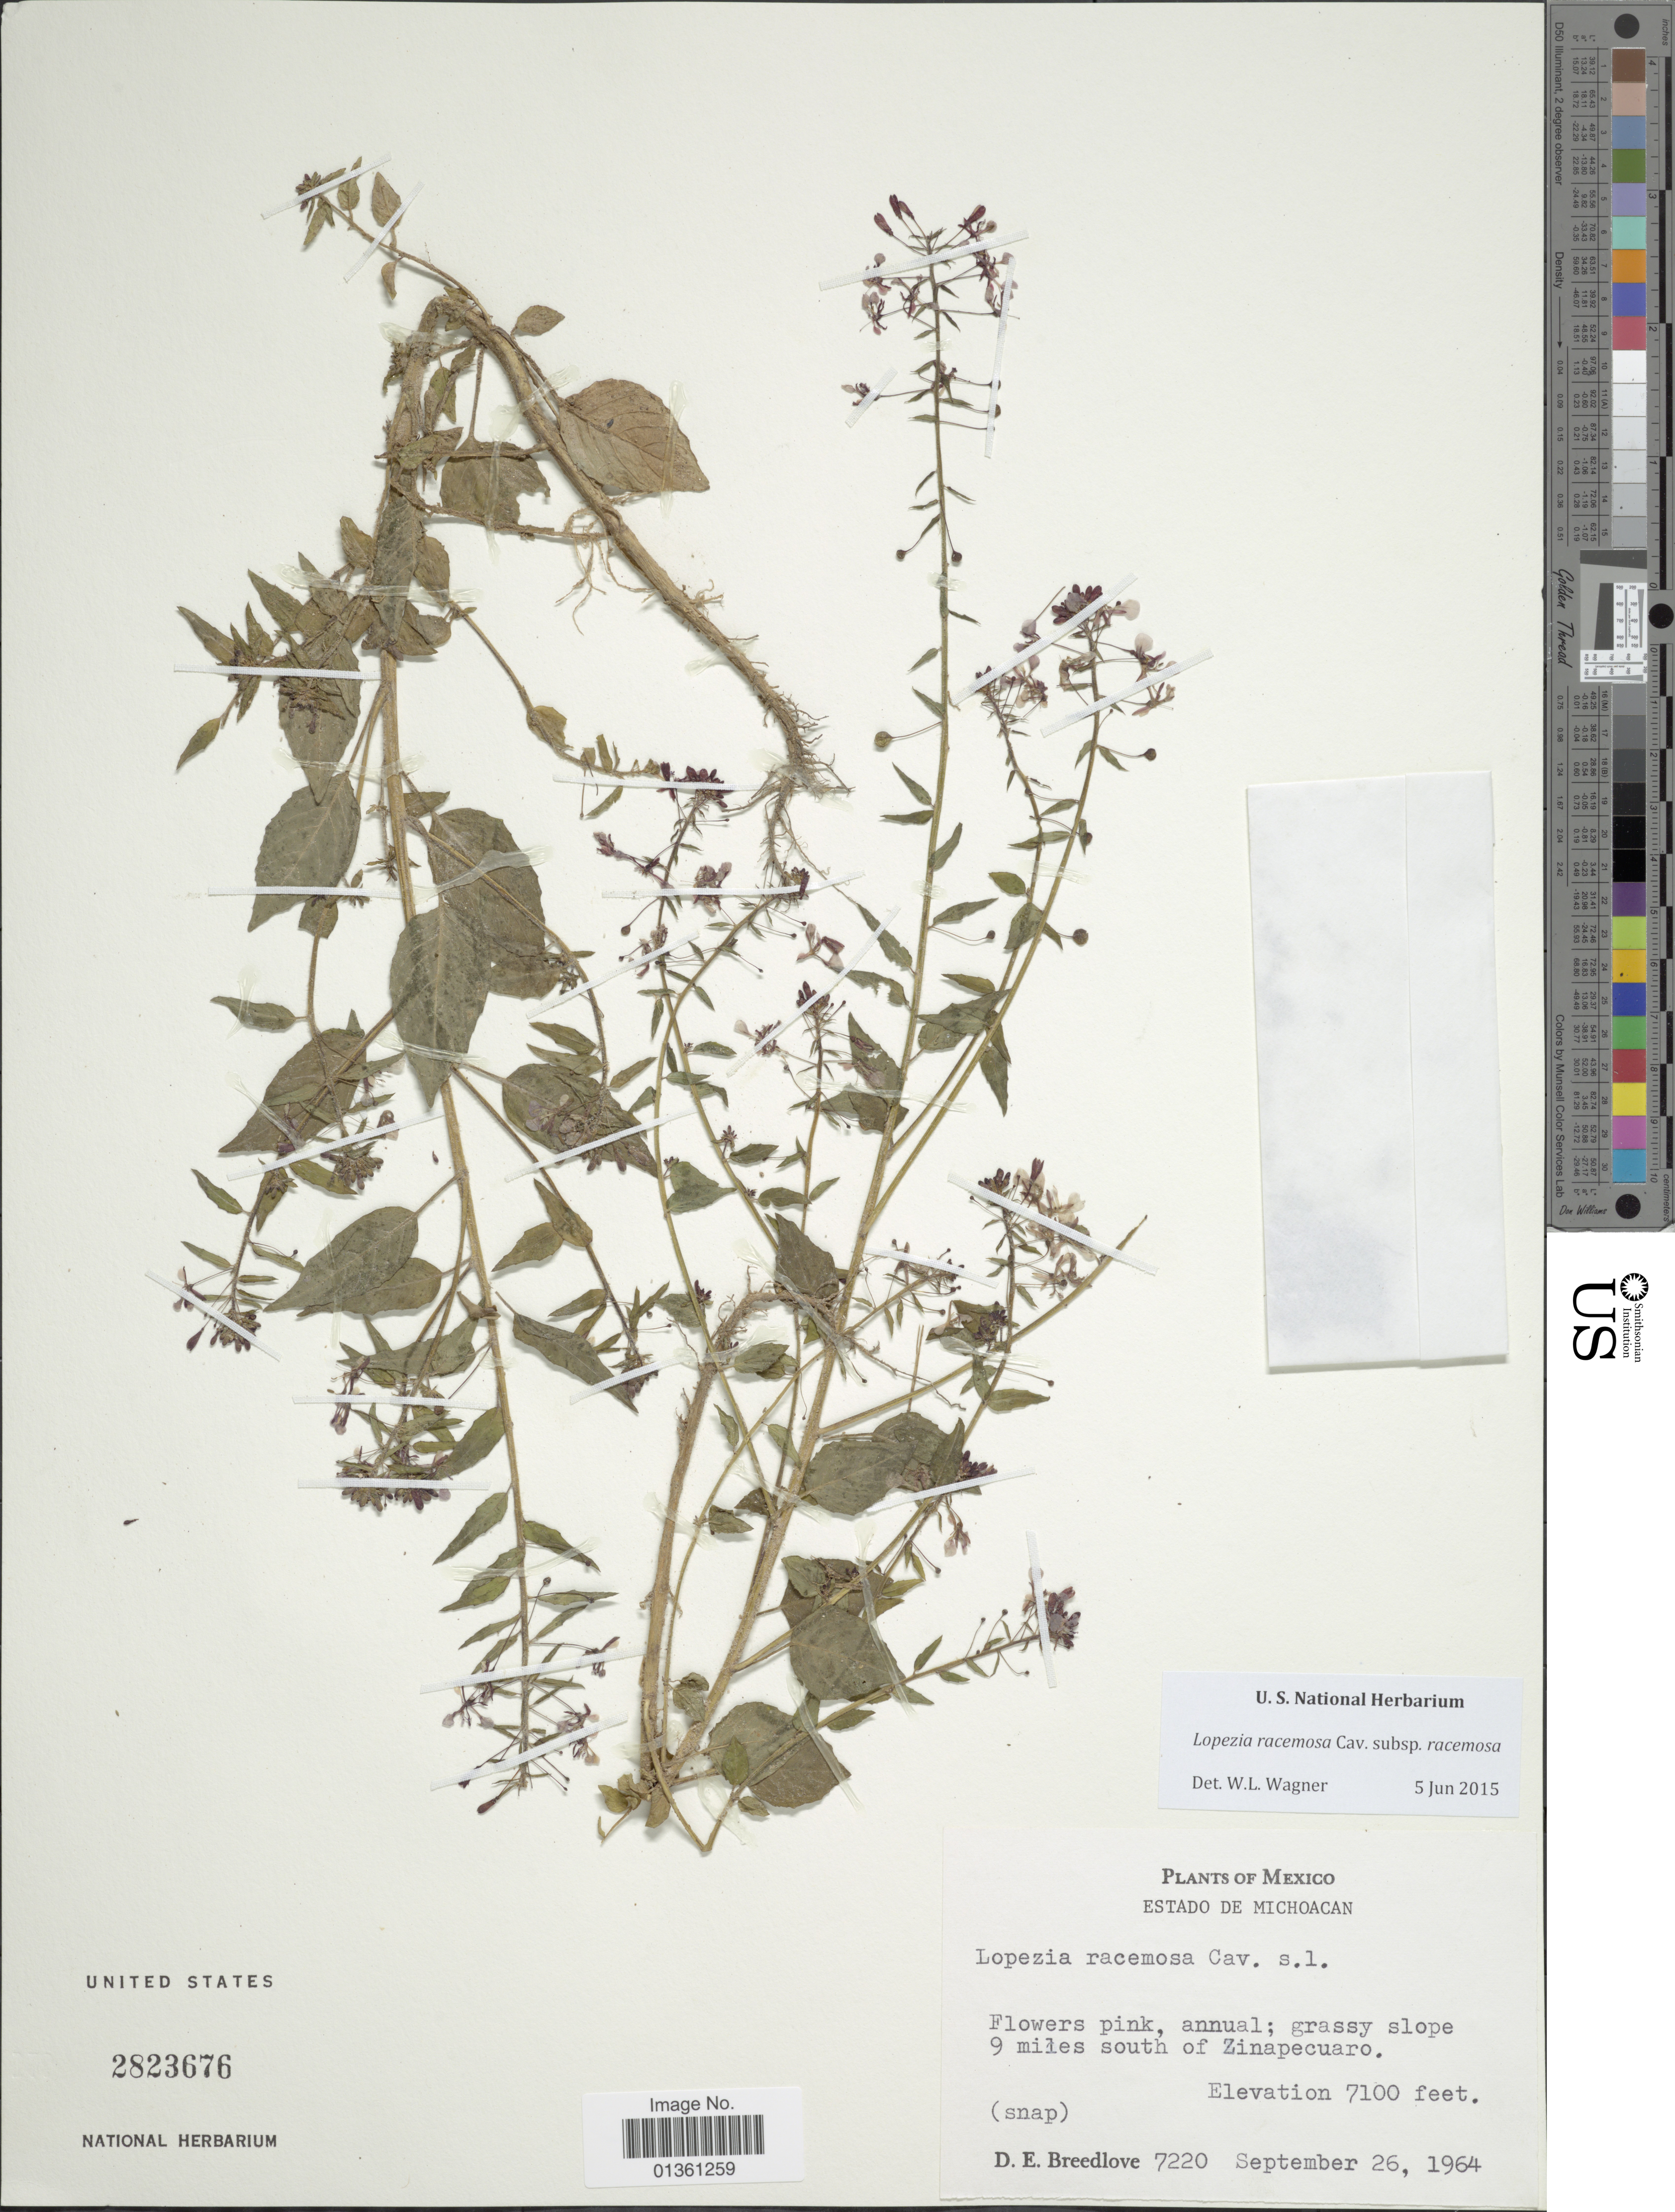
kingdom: Plantae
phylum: Tracheophyta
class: Magnoliopsida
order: Myrtales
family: Onagraceae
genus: Lopezia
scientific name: Lopezia racemosa subsp. racemosa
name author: Cav.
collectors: D. E. Breedlove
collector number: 7220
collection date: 1964-09-26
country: Mexico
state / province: Michoacán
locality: Grassy slopes 9 miles south of Zinapecuaro.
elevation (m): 2164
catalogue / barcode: US 2823676